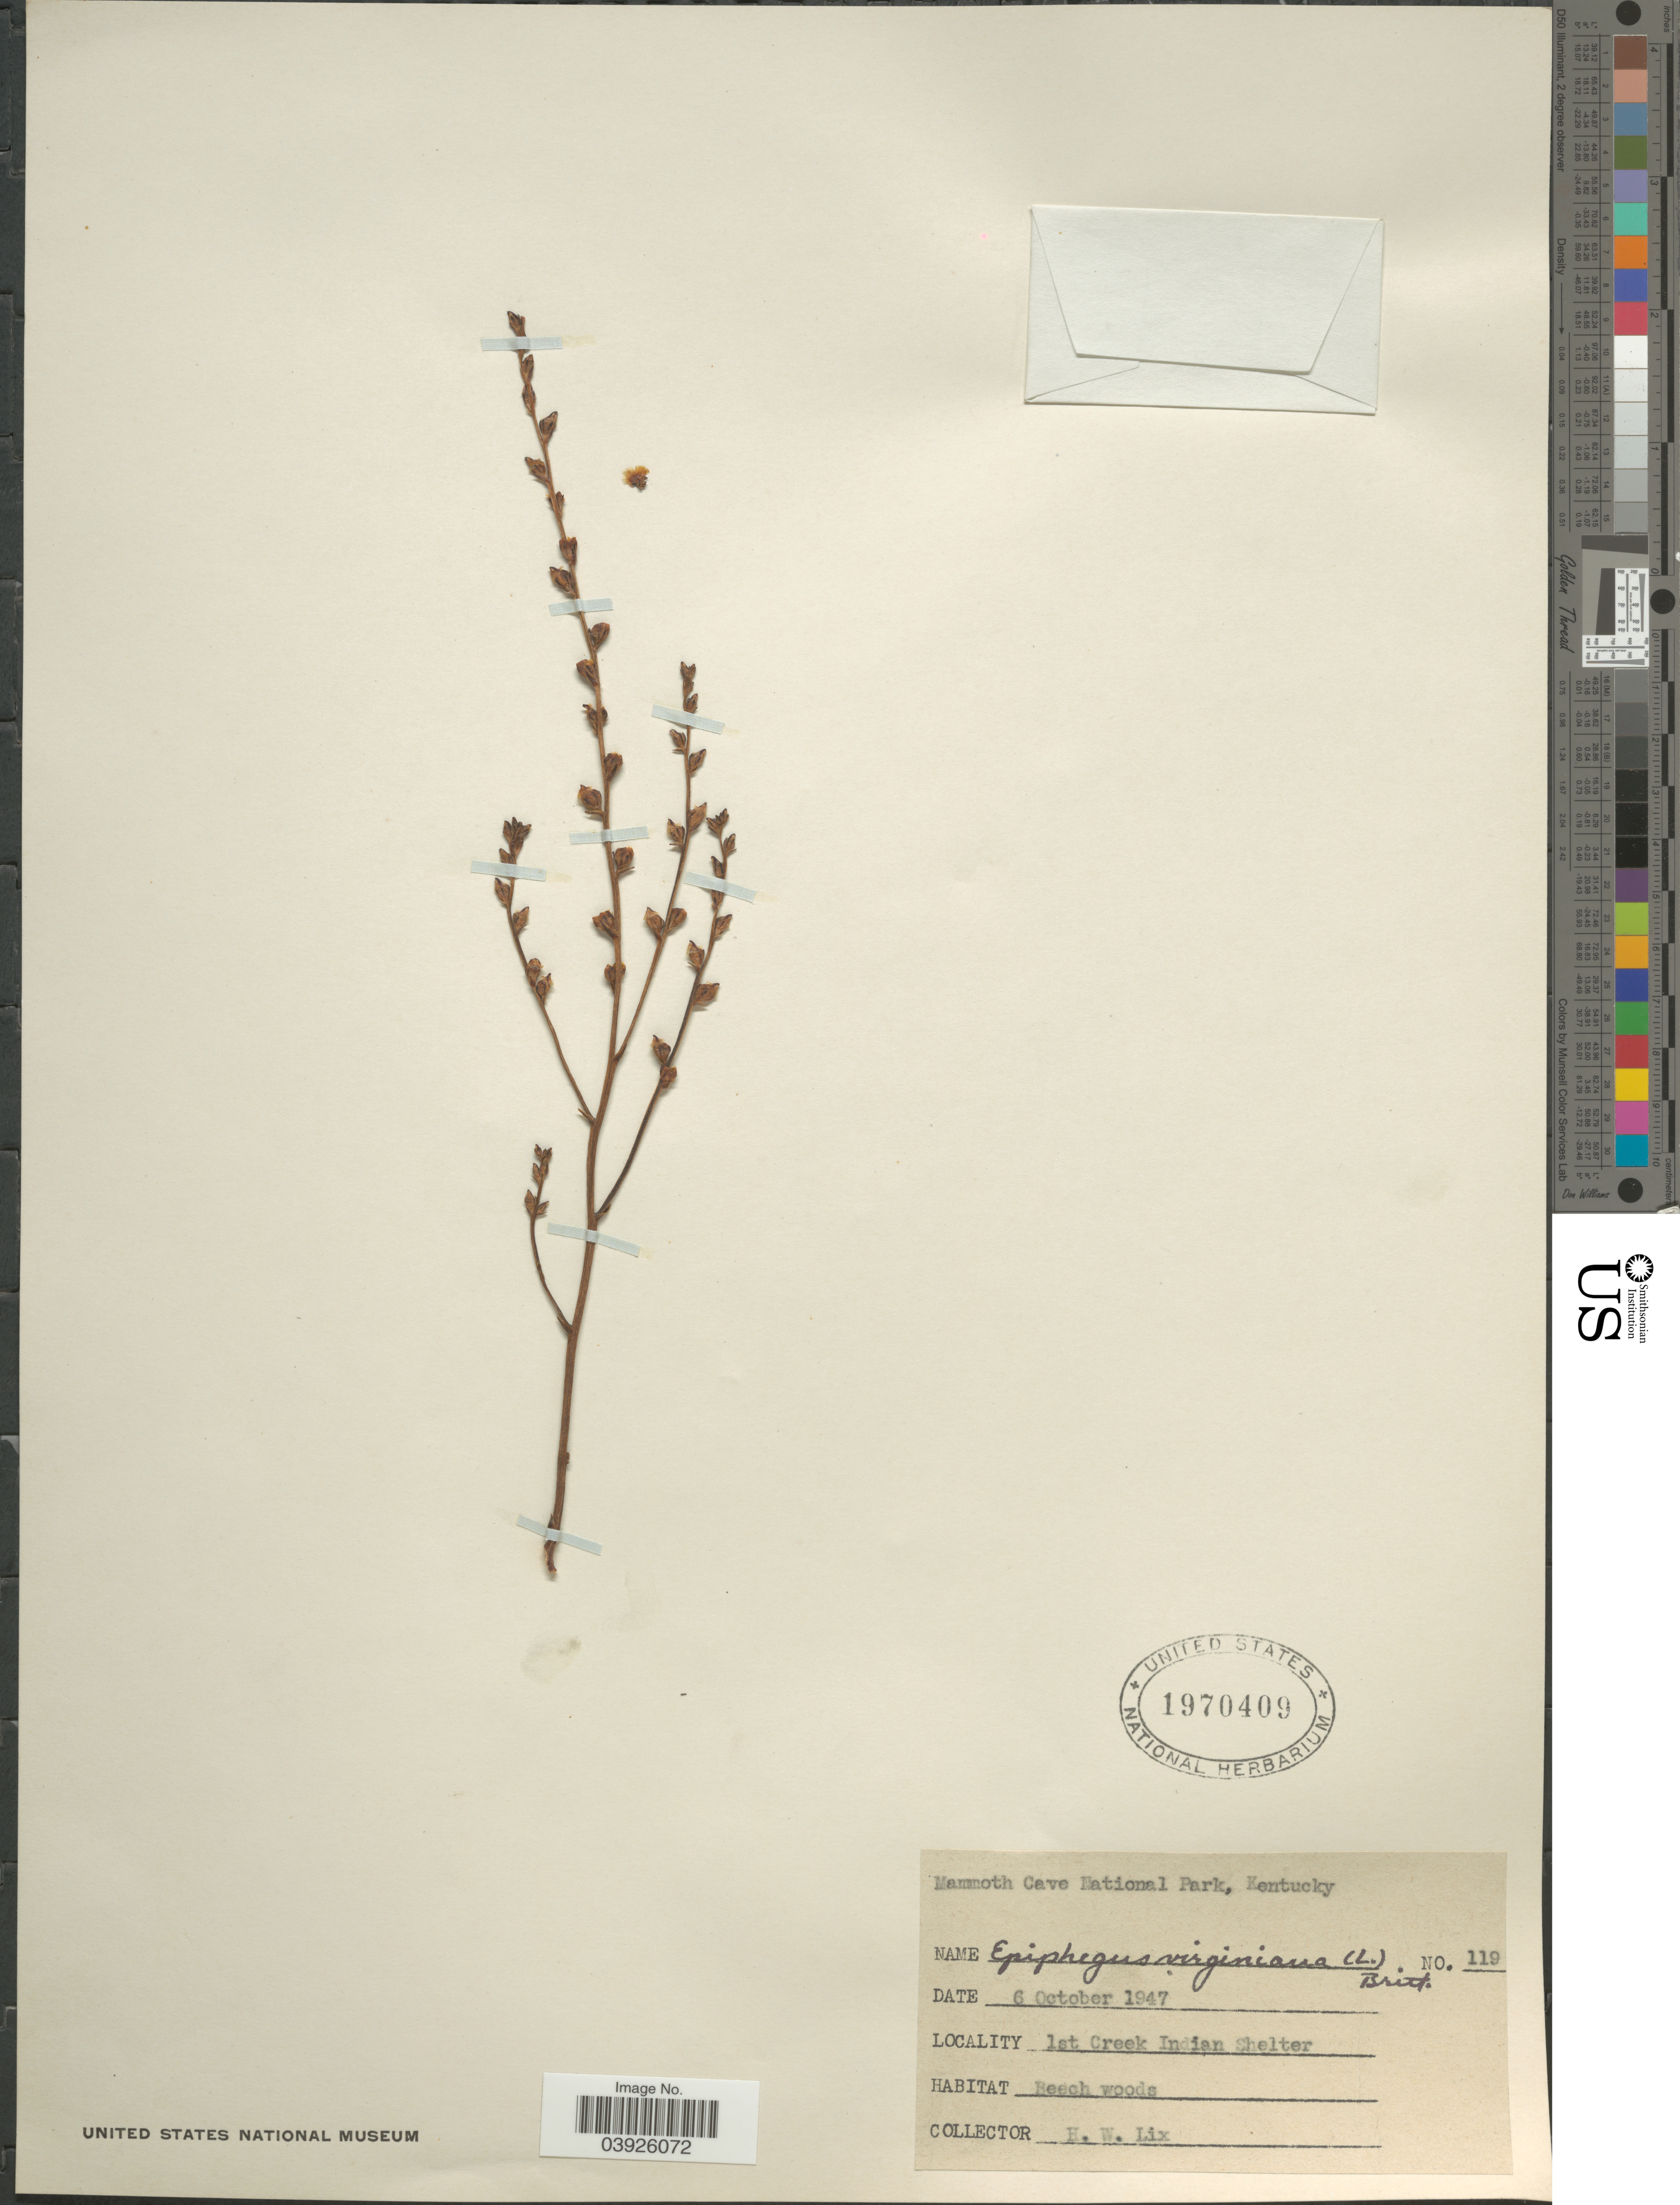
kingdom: Plantae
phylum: Tracheophyta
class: Magnoliopsida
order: Lamiales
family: Orobanchaceae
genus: Epifagus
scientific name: Epifagus virginiana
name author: (L.) W.P.C. Barton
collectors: H. W. Lix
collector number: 119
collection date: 1947-10-06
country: United States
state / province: Kentucky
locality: Mammoth Cave National Park. 1st Creek Indian Shelter.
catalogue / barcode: US 1970409